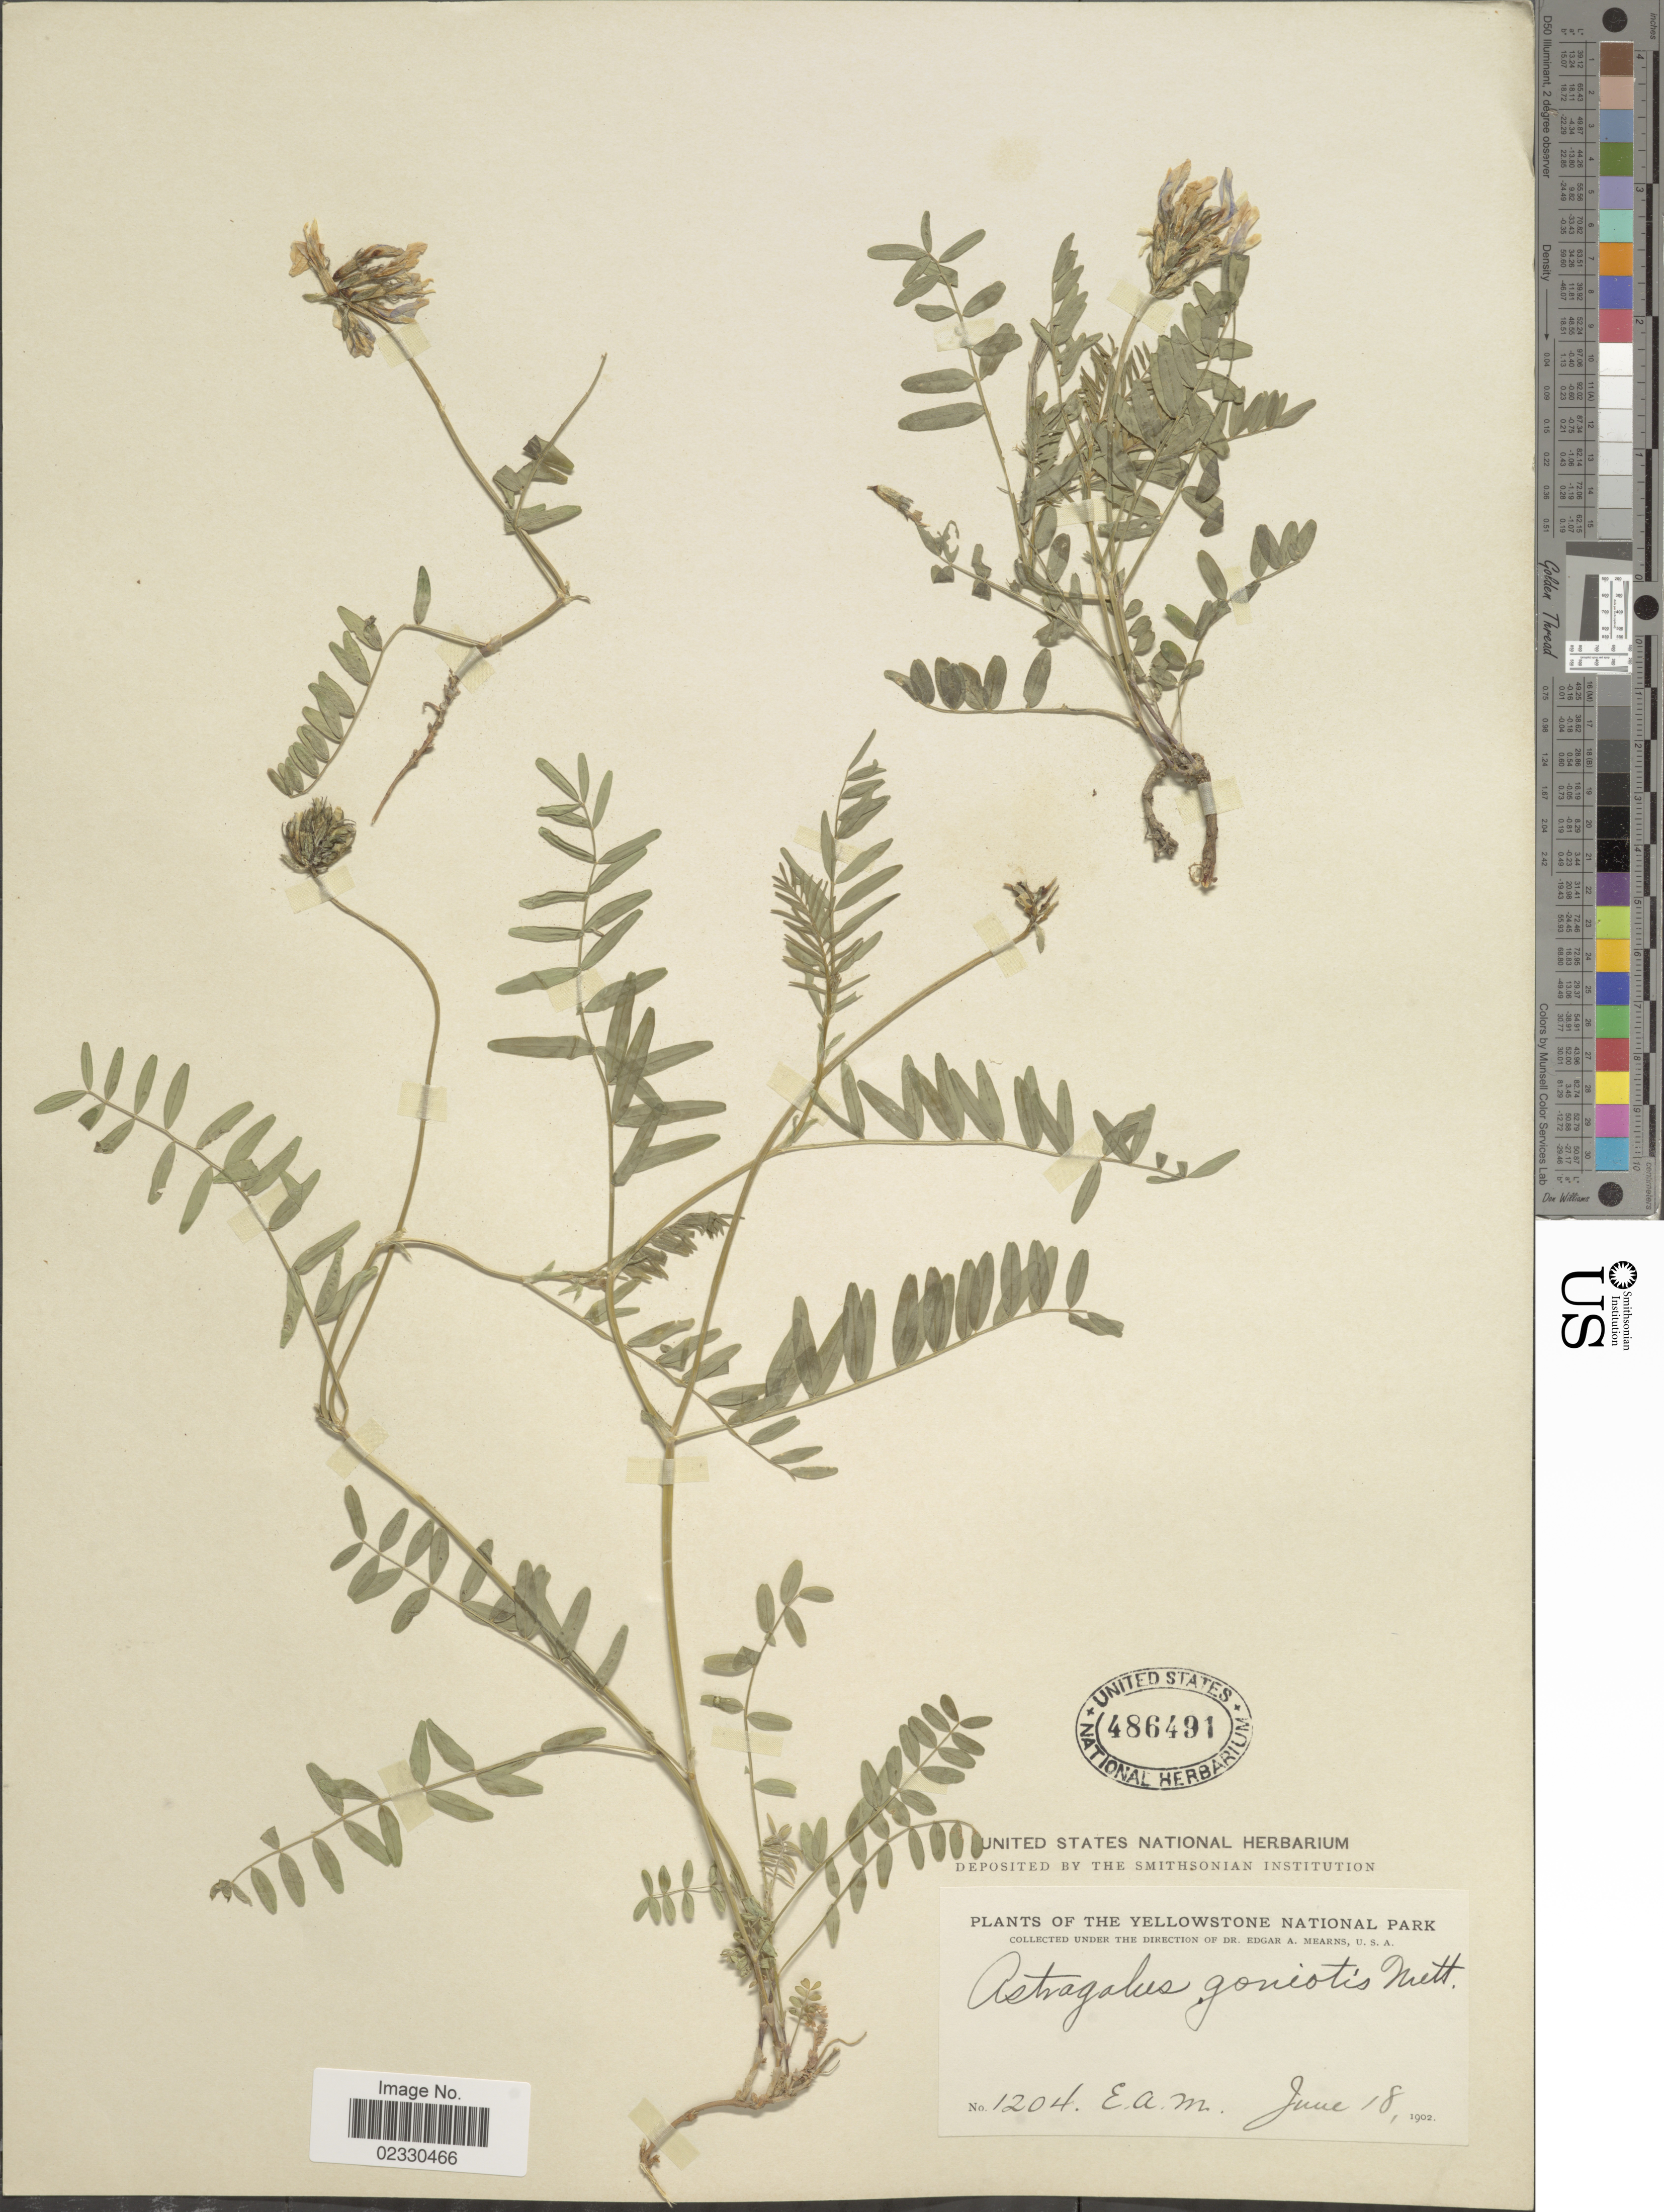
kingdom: Plantae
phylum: Tracheophyta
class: Magnoliopsida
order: Fabales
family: Fabaceae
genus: Astragalus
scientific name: Astragalus dasyglottis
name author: DC.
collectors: E. A. Mearns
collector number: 1204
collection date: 1902-06-18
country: United States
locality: The Yellowstone National Park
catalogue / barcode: US 486491